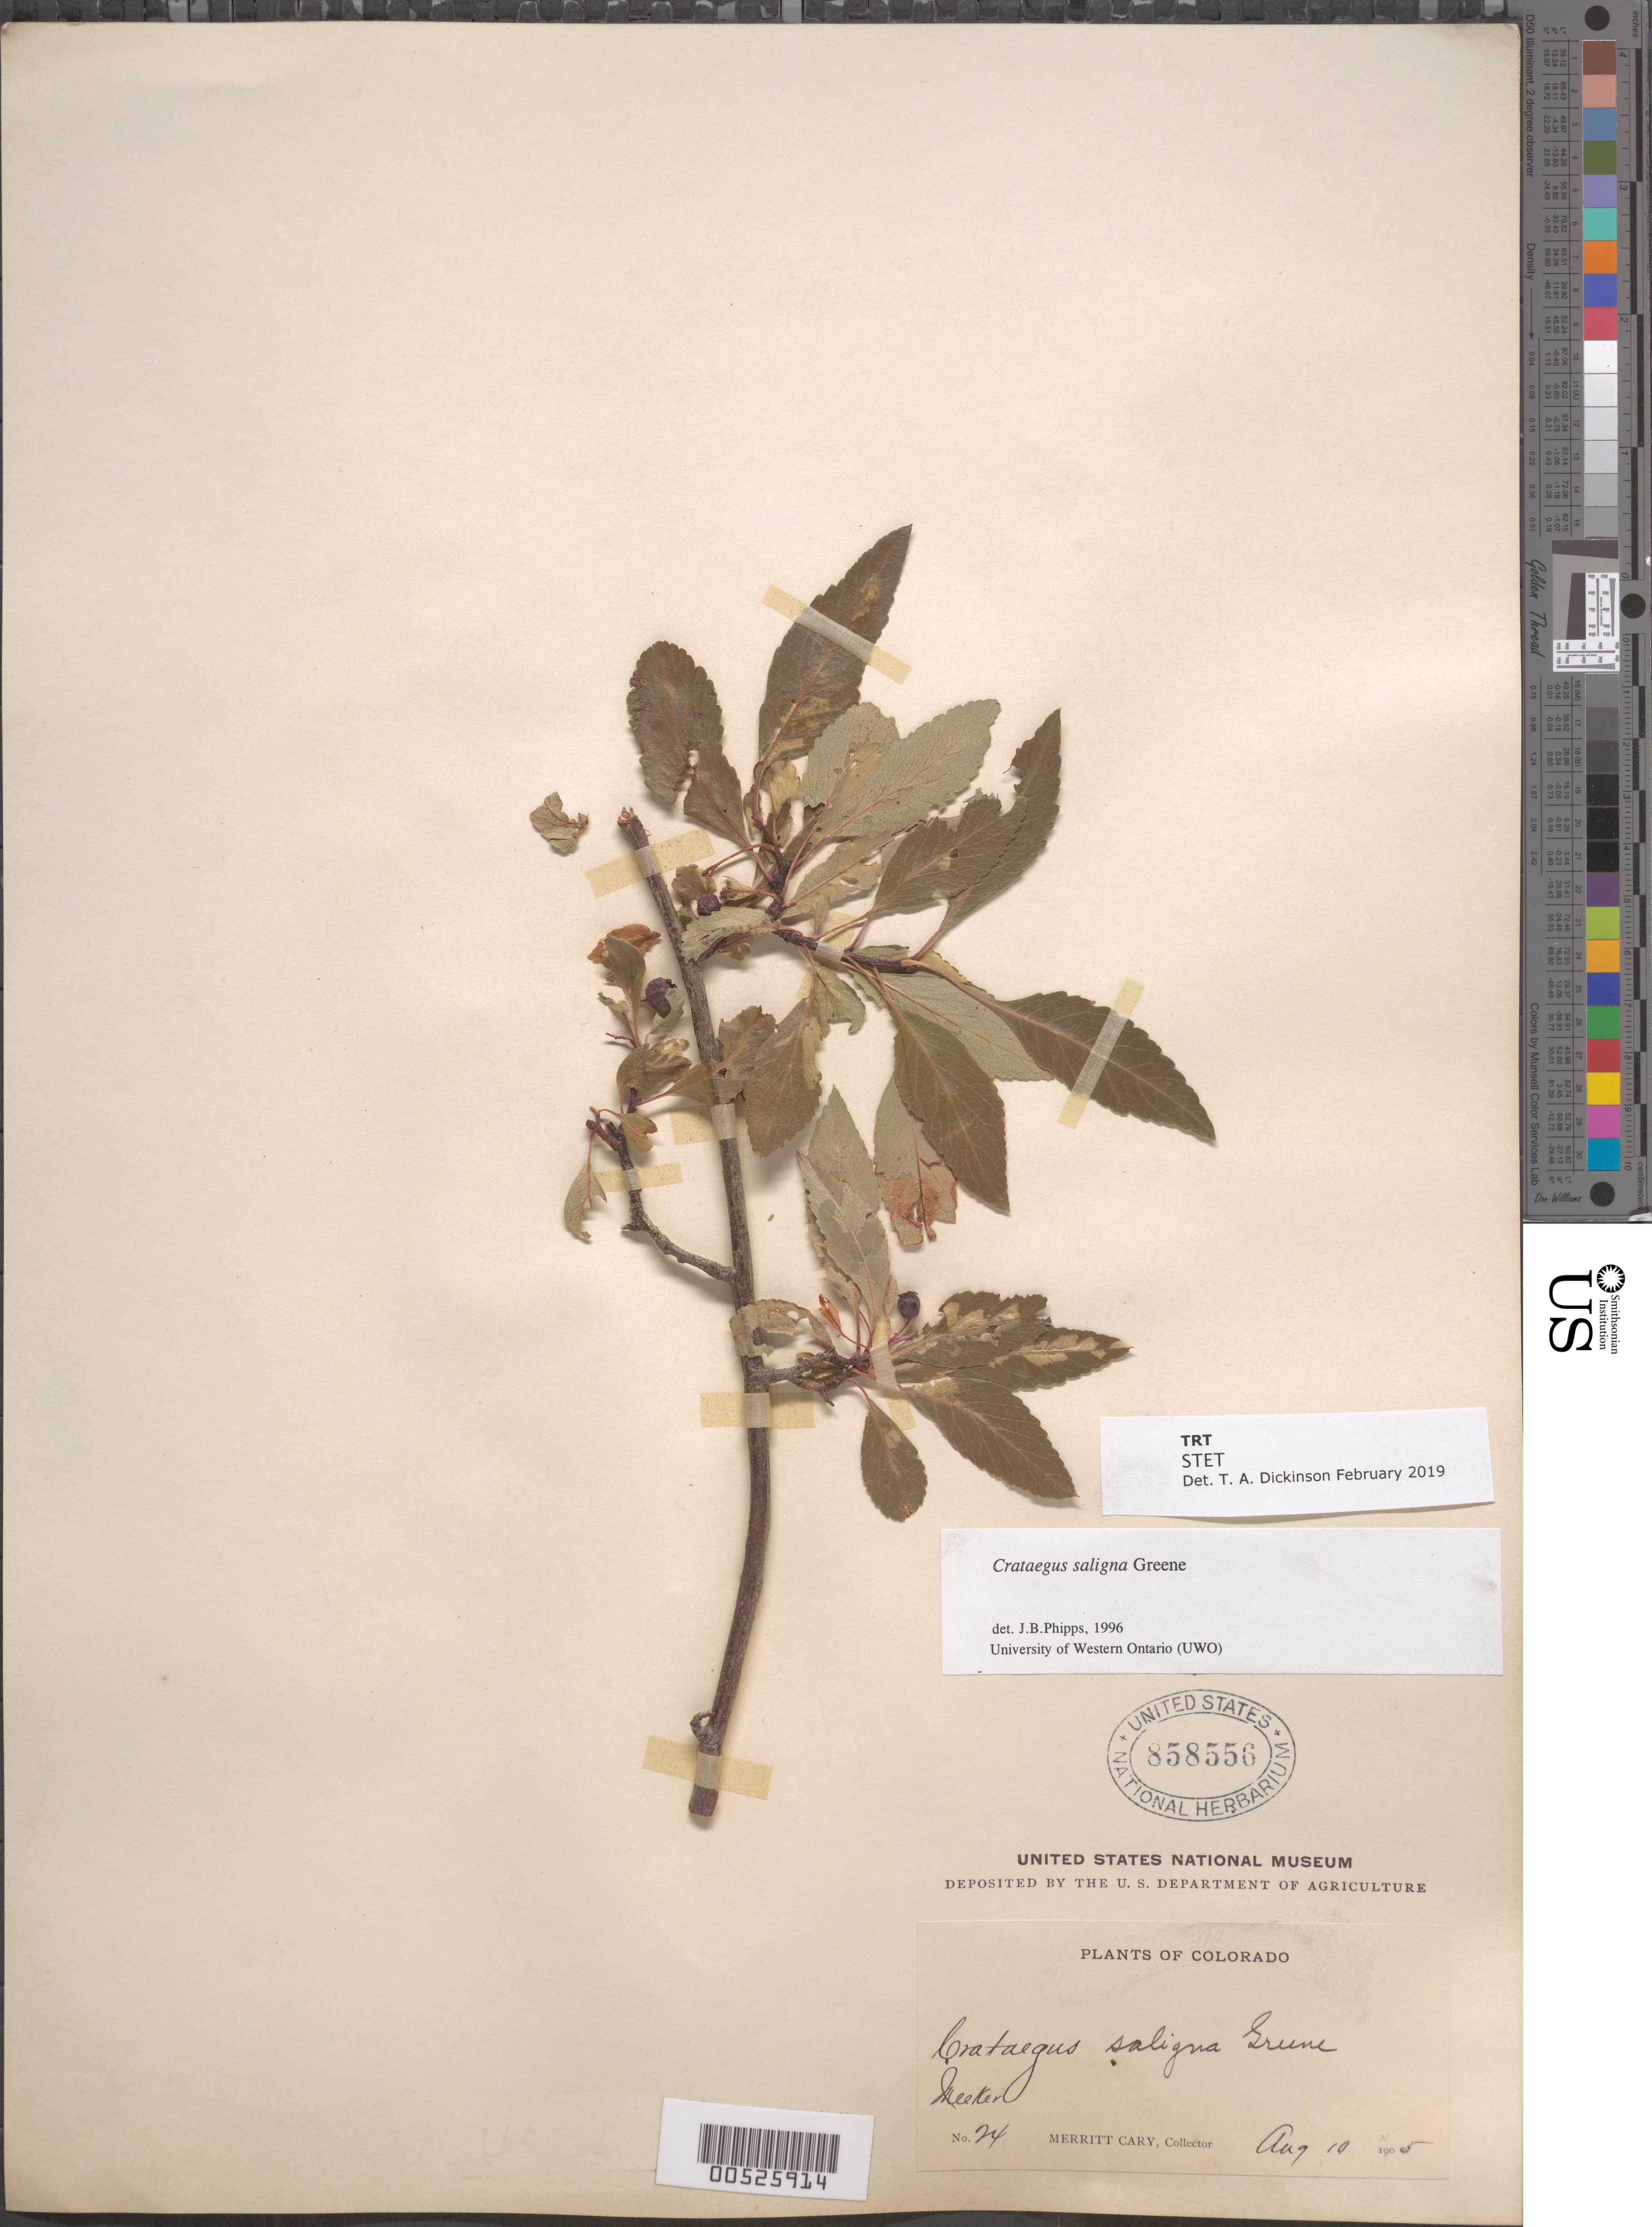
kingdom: Plantae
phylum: Tracheophyta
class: Magnoliopsida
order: Rosales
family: Rosaceae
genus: Crataegus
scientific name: Crataegus saligna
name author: Greene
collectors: M. Cary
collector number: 24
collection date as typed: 10 Aug 1905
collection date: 1905-08-10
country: United States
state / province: Colorado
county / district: Rio Blanco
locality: Meeker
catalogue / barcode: US 858556